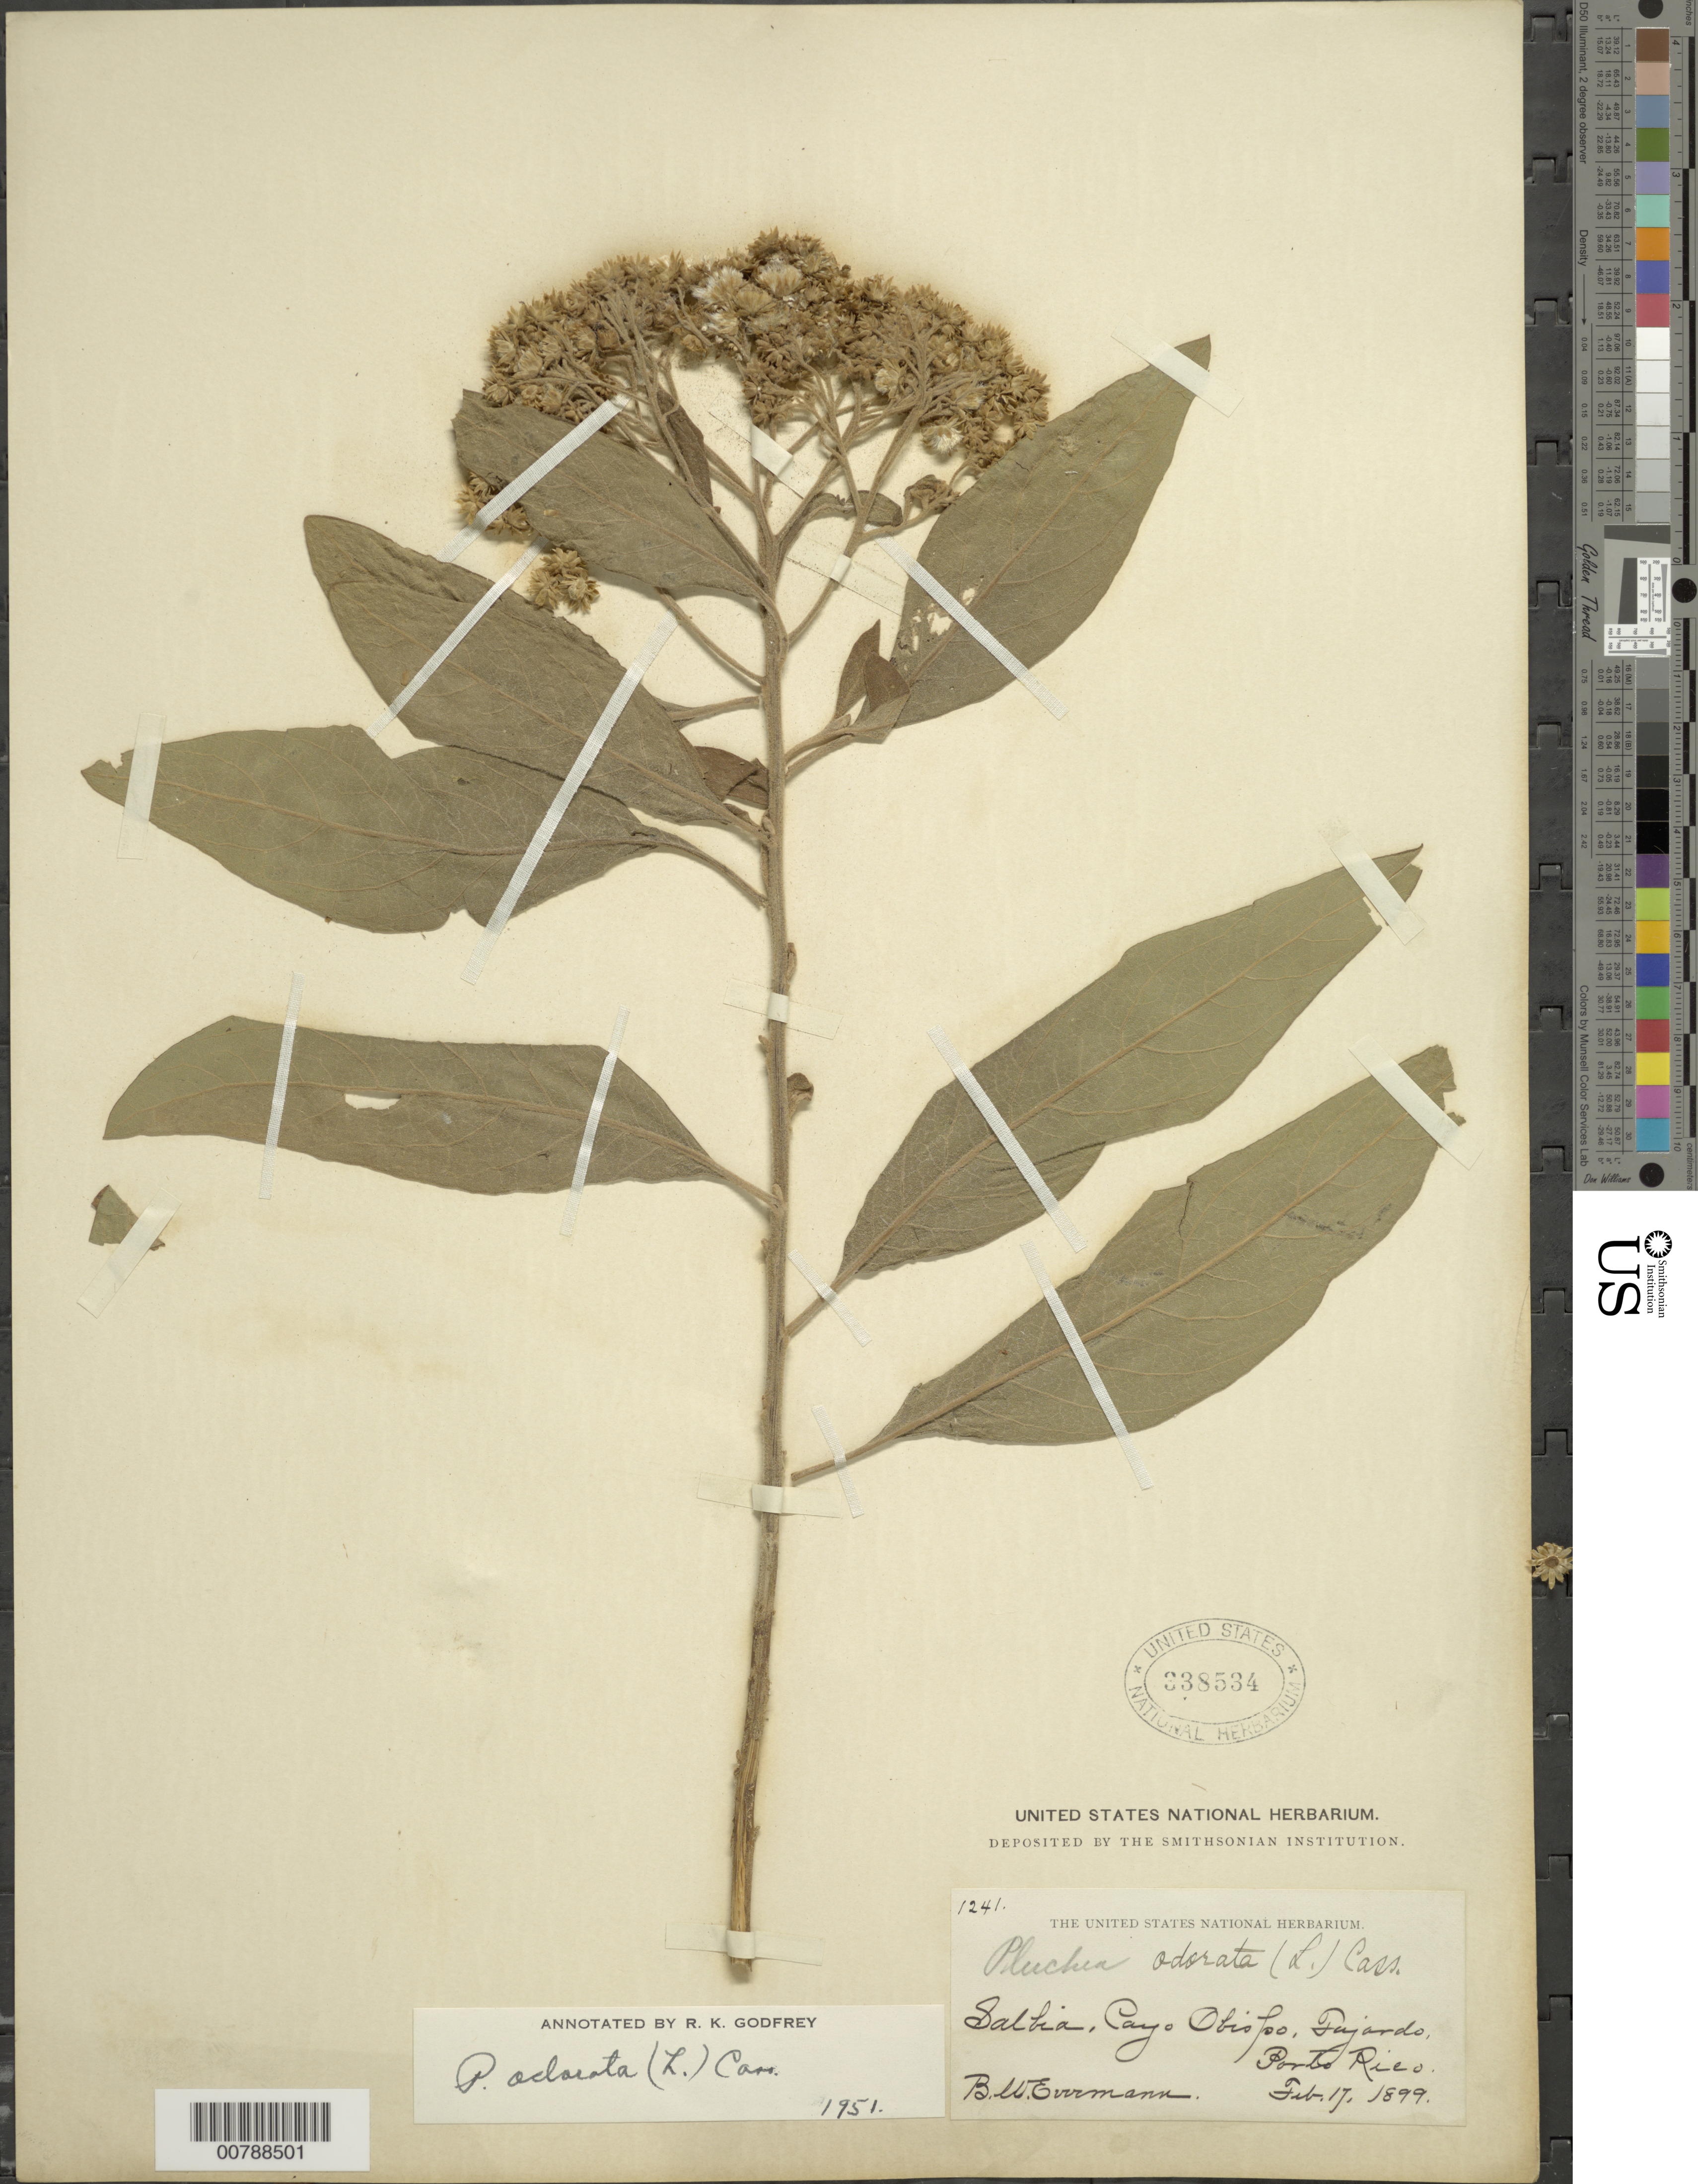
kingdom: Plantae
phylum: Tracheophyta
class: Magnoliopsida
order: Asterales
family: Asteraceae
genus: Pluchea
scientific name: Pluchea carolinensis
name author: (Jacq.) D. Don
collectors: B. W. Evermann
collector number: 1241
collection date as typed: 17 Feb 1899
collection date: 1899-02-17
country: Puerto Rico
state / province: Fajardo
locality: Salbia. Cayo Obispo, Fajardo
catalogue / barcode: US 338534